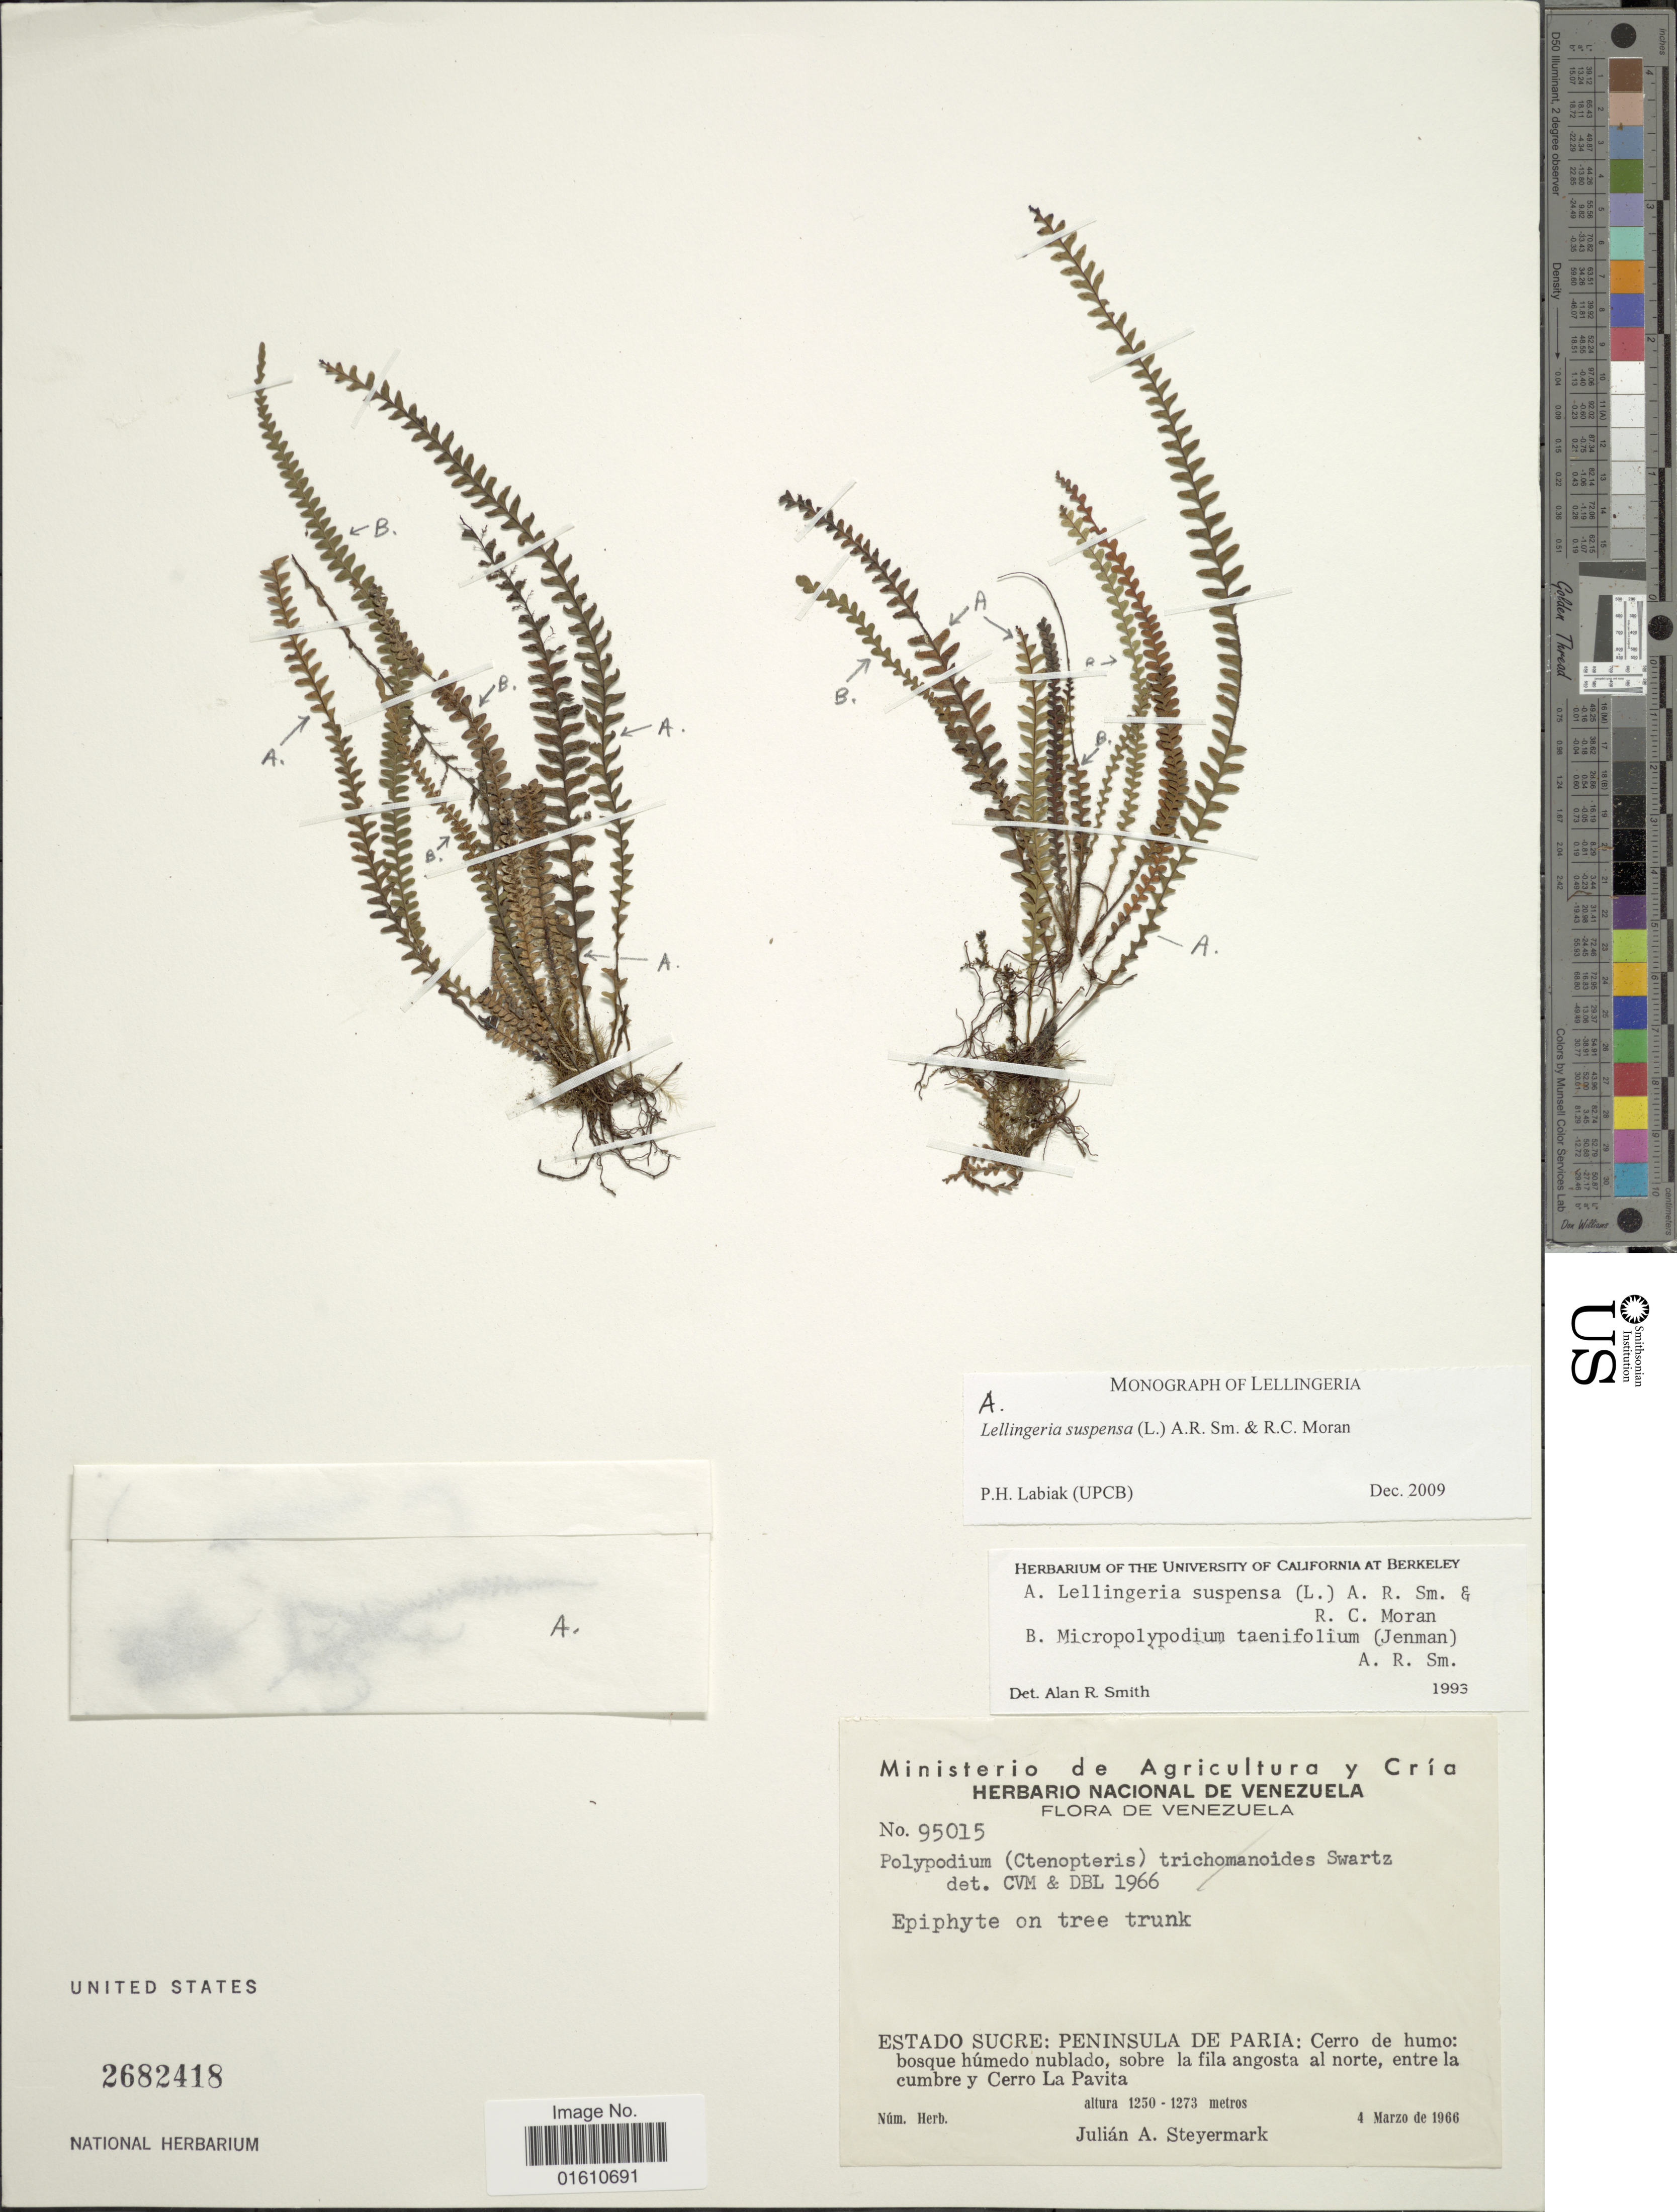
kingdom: Plantae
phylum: Tracheophyta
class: Polypodiopsida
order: Polypodiales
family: Polypodiaceae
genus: Lellingeria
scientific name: Lellingeria suspensa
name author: (L.) A.R. Sm. & R.C. Moran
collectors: J. Steyermark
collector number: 95015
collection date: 1966-03-04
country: Venezuela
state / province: Sucre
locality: Estado Sucre: Peninsula De Paria: Cerro de humo: bosque humedo nublado, sobre la fila angosta al norte, entre la cumbre y Cerro La Pavita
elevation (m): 1250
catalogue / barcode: US 2682418